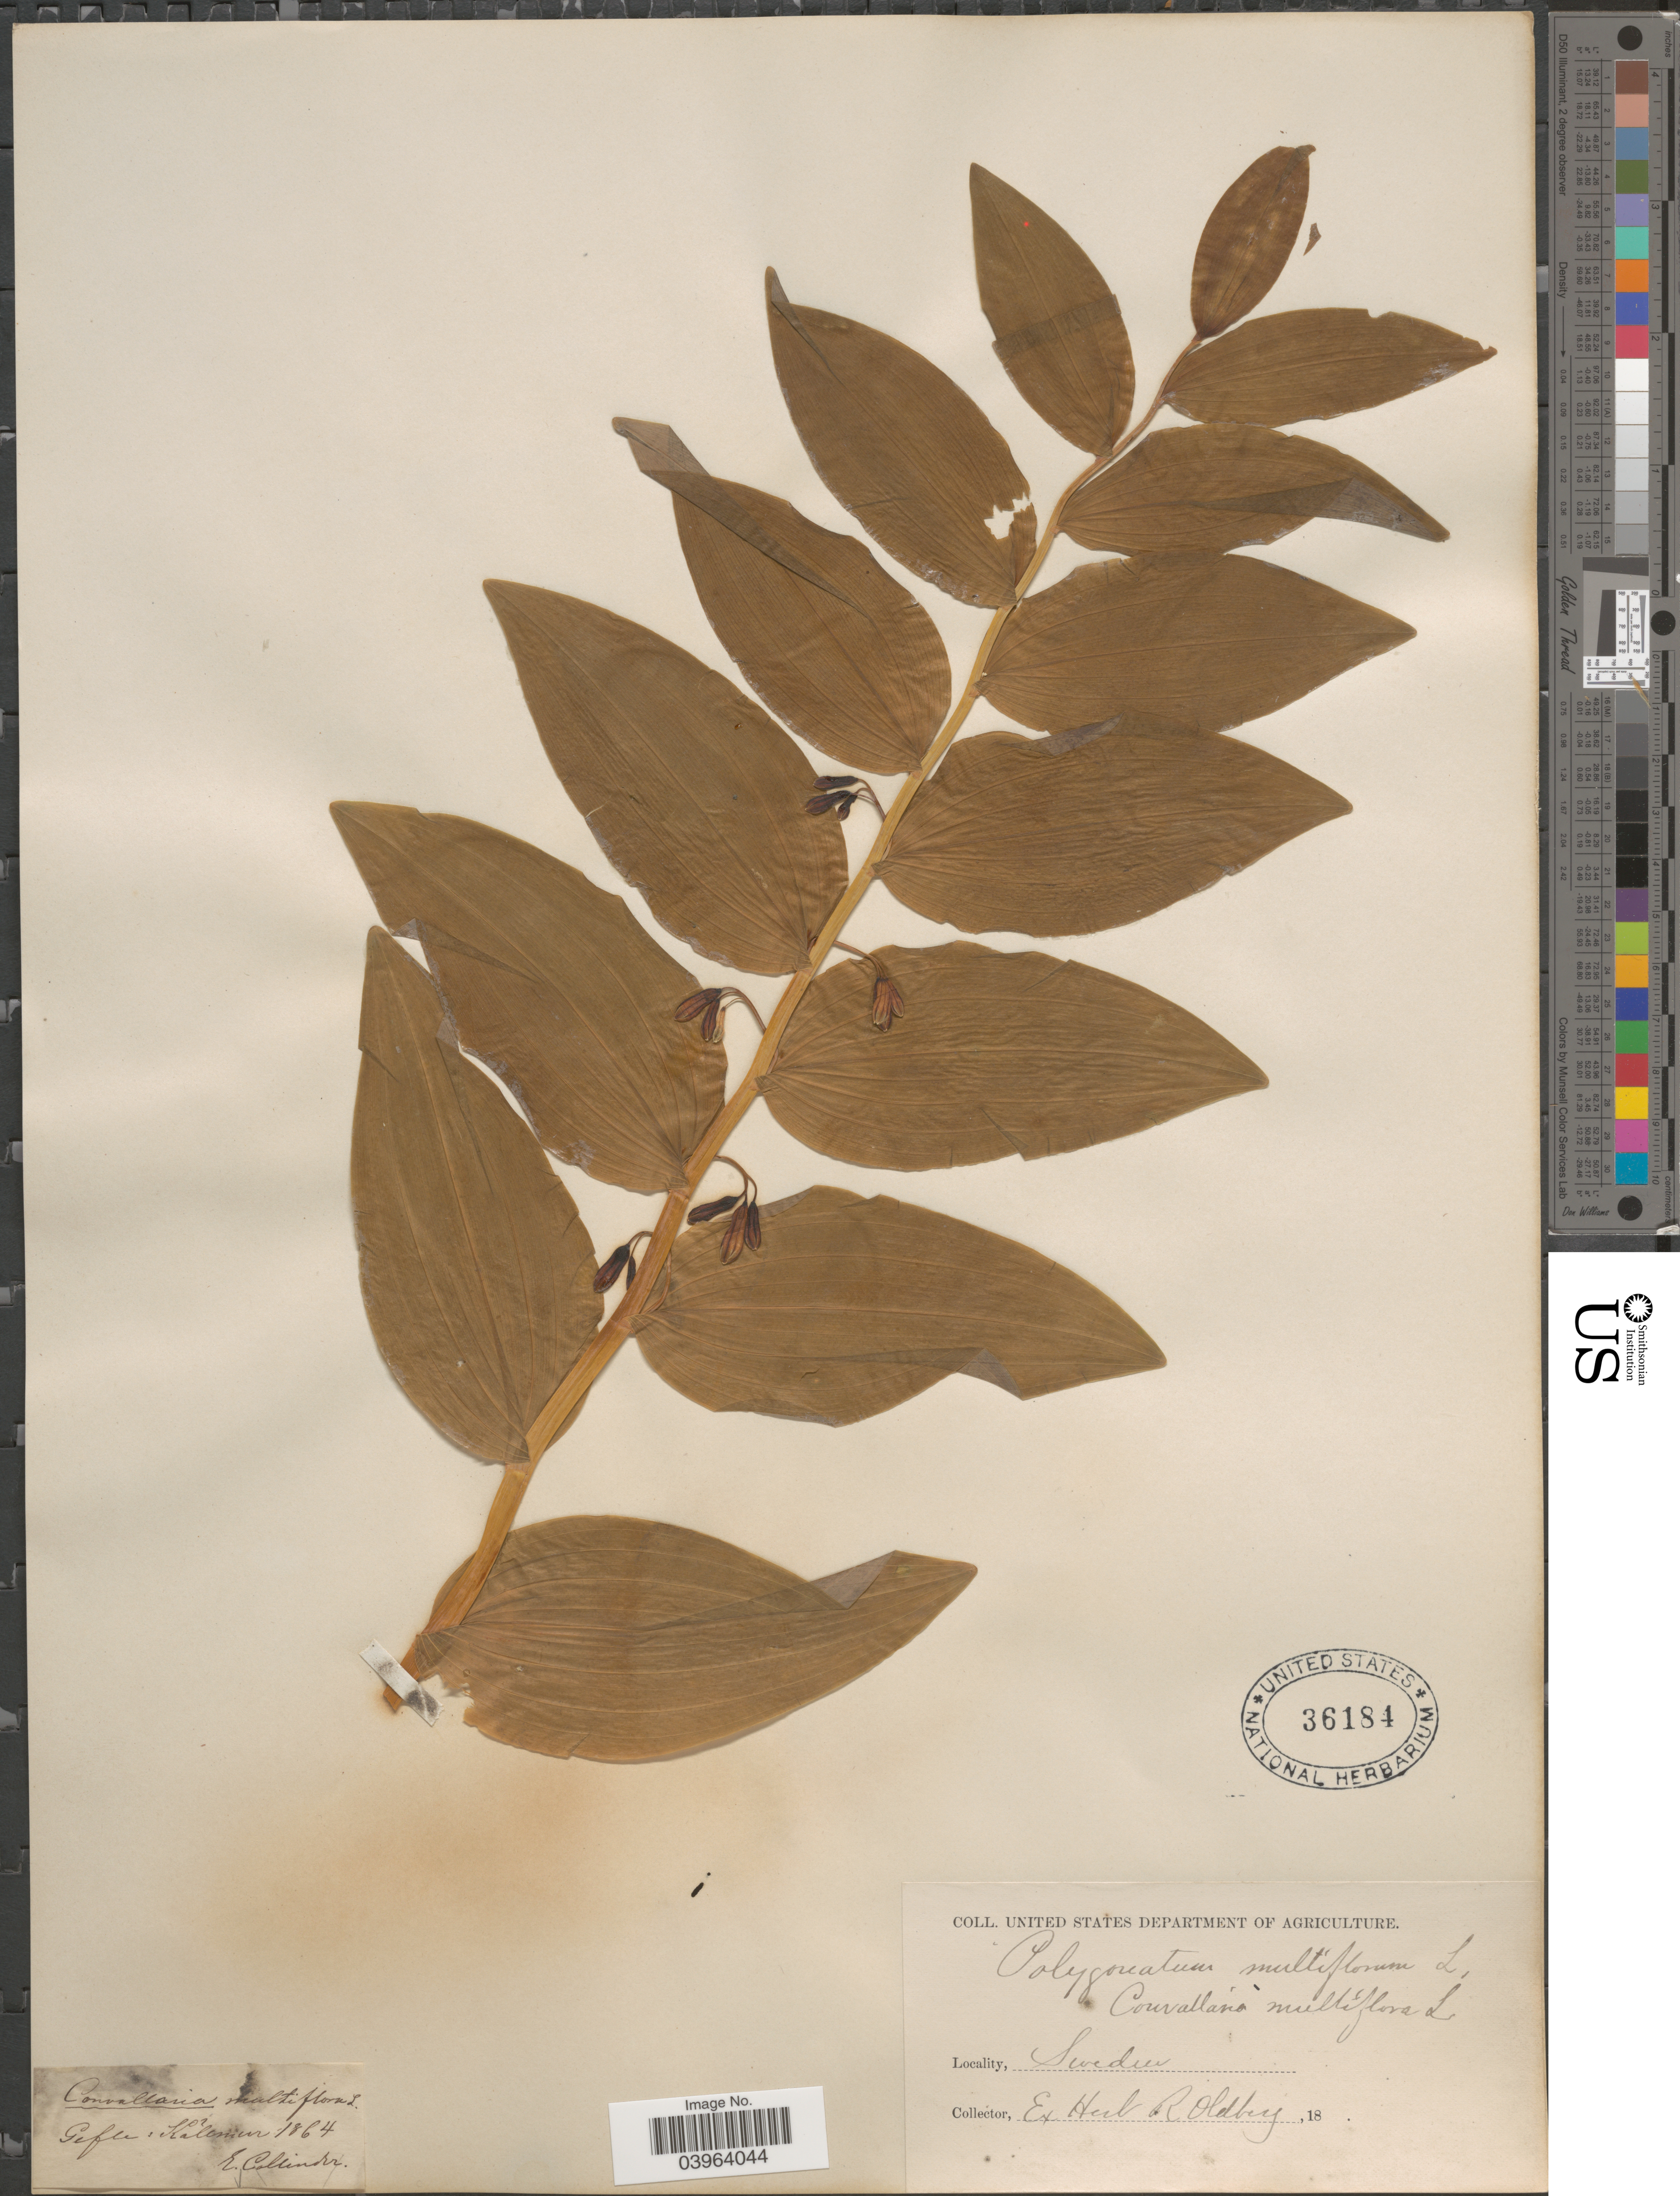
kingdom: Plantae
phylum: Tracheophyta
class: Liliopsida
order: Asparagales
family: Asparagaceae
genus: Polygonatum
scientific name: Polygonatum multiflorum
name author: (L.) All.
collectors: E. Collinder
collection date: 1864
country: Sweden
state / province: Kalmar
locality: Gefle: Kållmar.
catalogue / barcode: US 36184